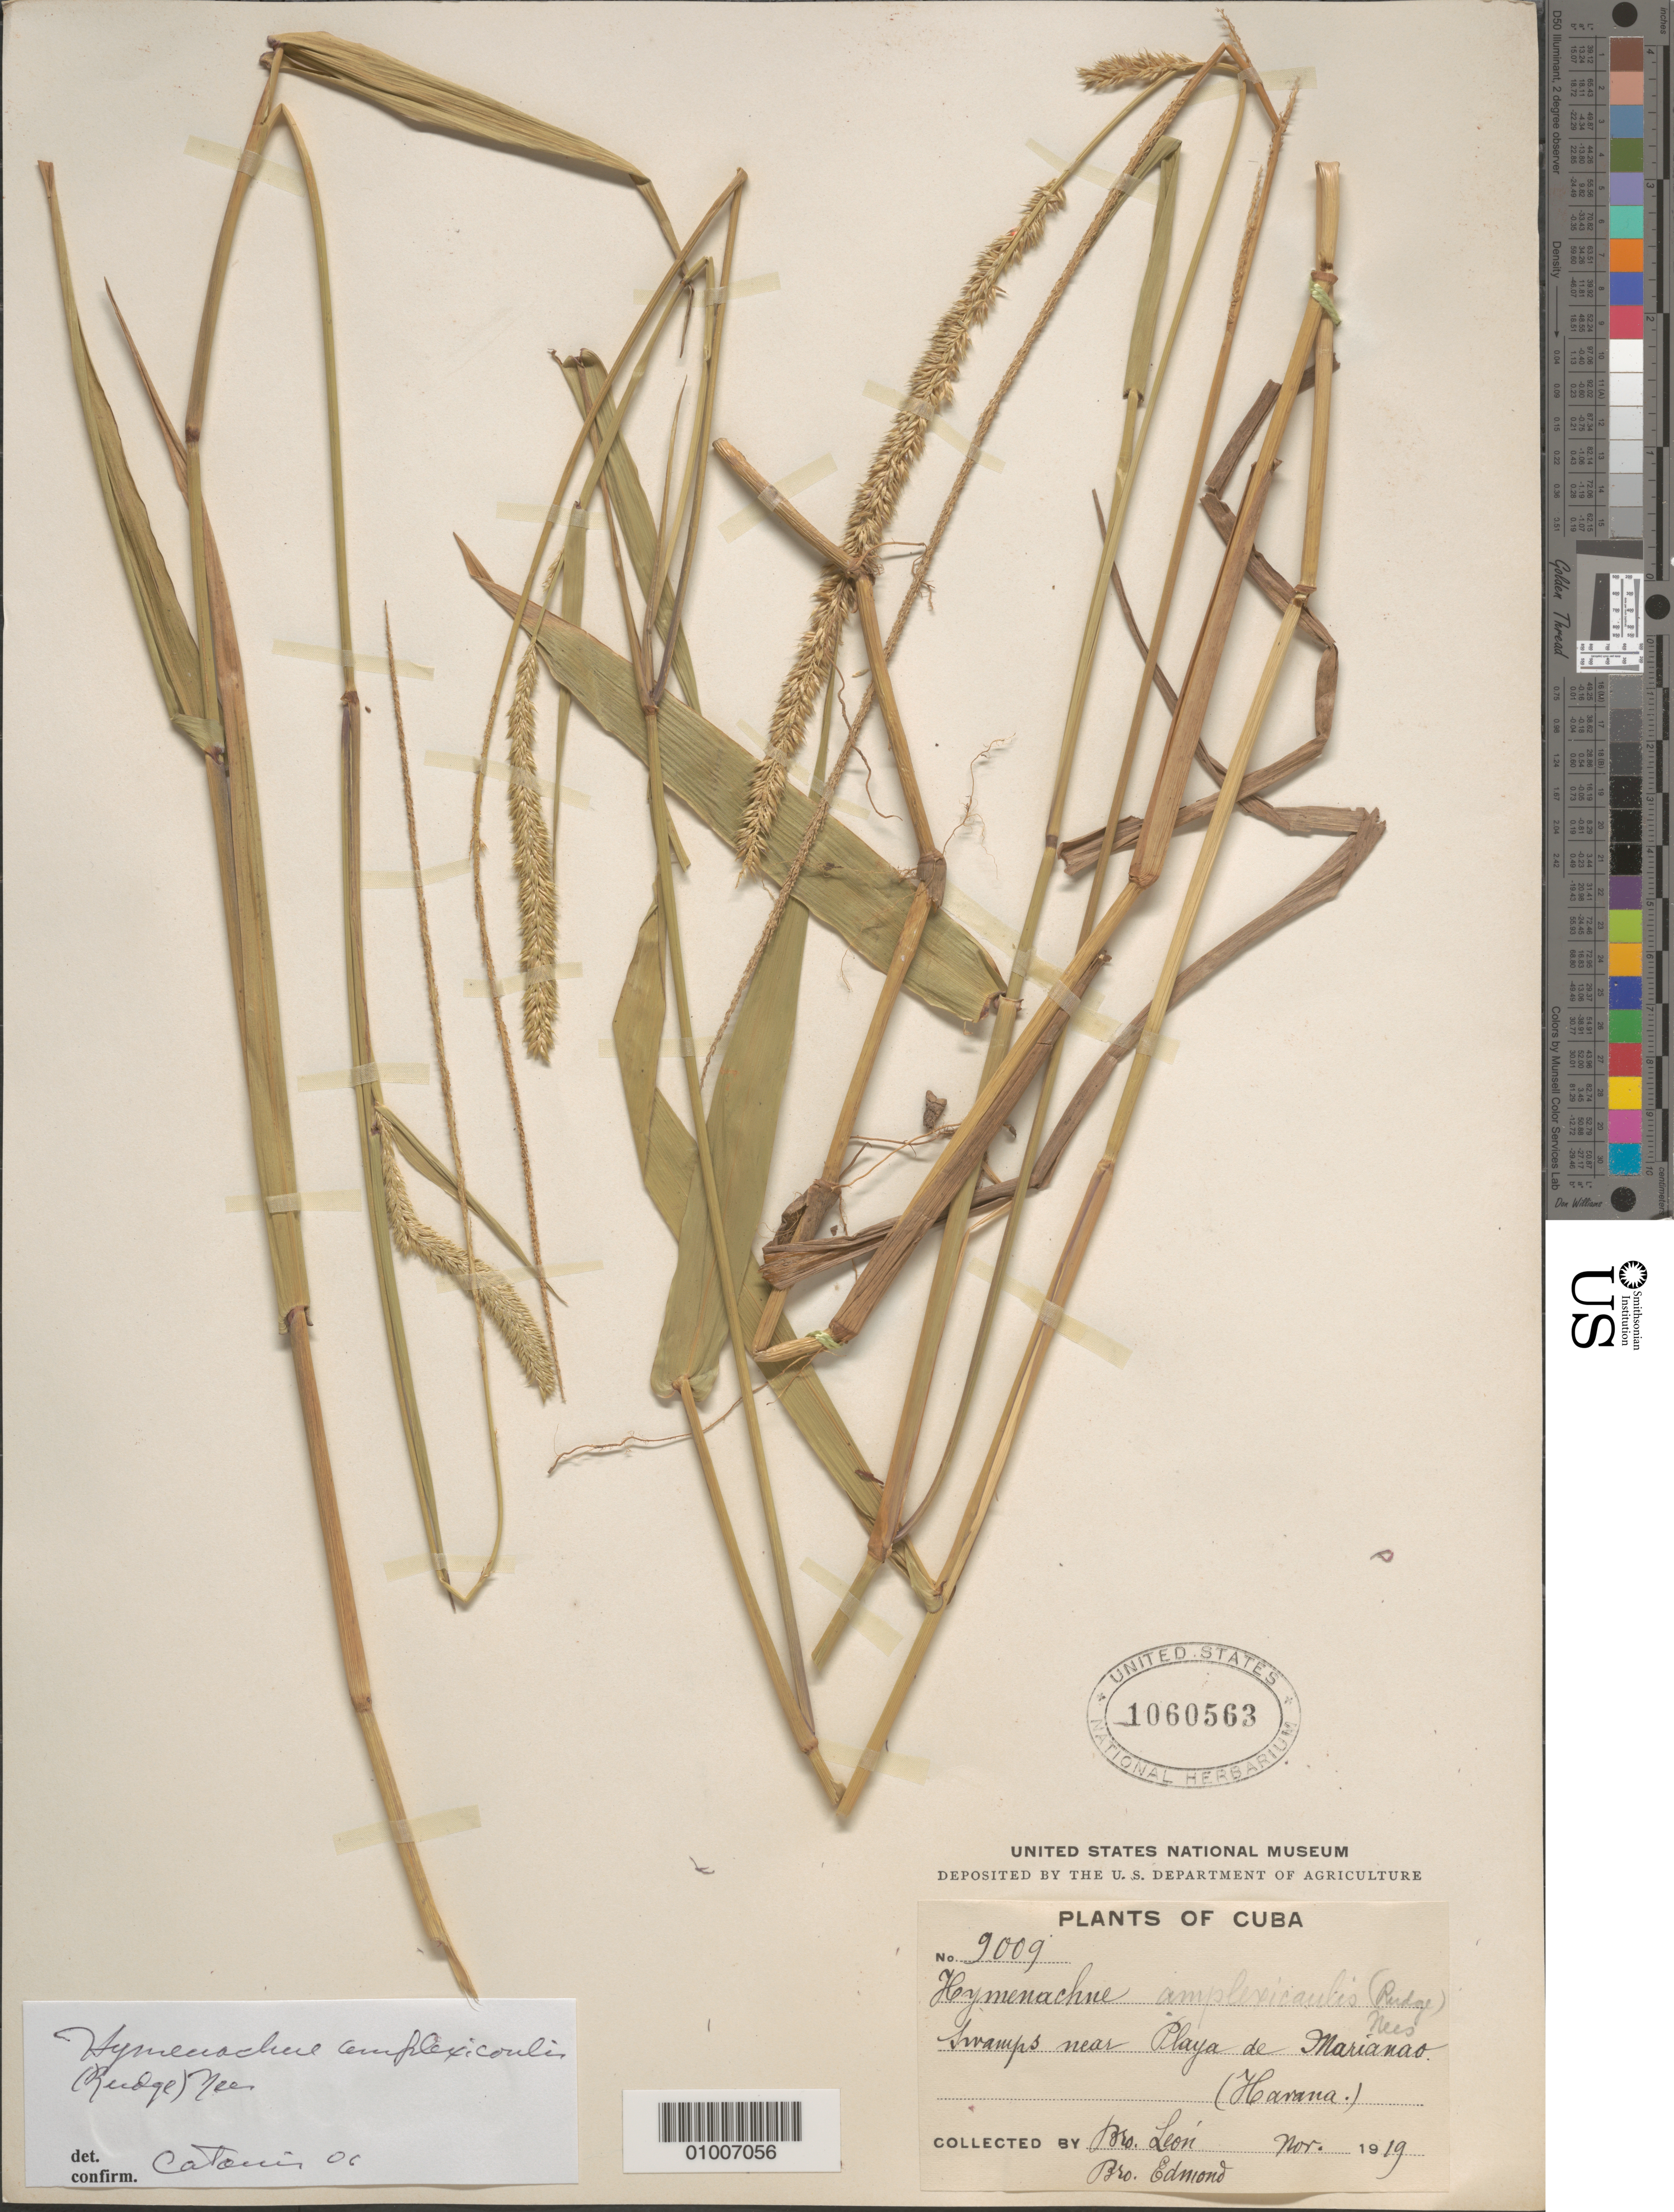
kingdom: Plantae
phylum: Tracheophyta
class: Liliopsida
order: Poales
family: Poaceae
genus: Hymenachne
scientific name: Hymenachne amplexicaulis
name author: (Rudge) Nees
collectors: Bro. León & B. Edmond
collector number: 9009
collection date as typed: Nov 1919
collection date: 1919-11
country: Cuba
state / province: La Habana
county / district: Municipio Playa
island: Cuba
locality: Playa de Marianao (near)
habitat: Swamps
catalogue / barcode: US 1060563